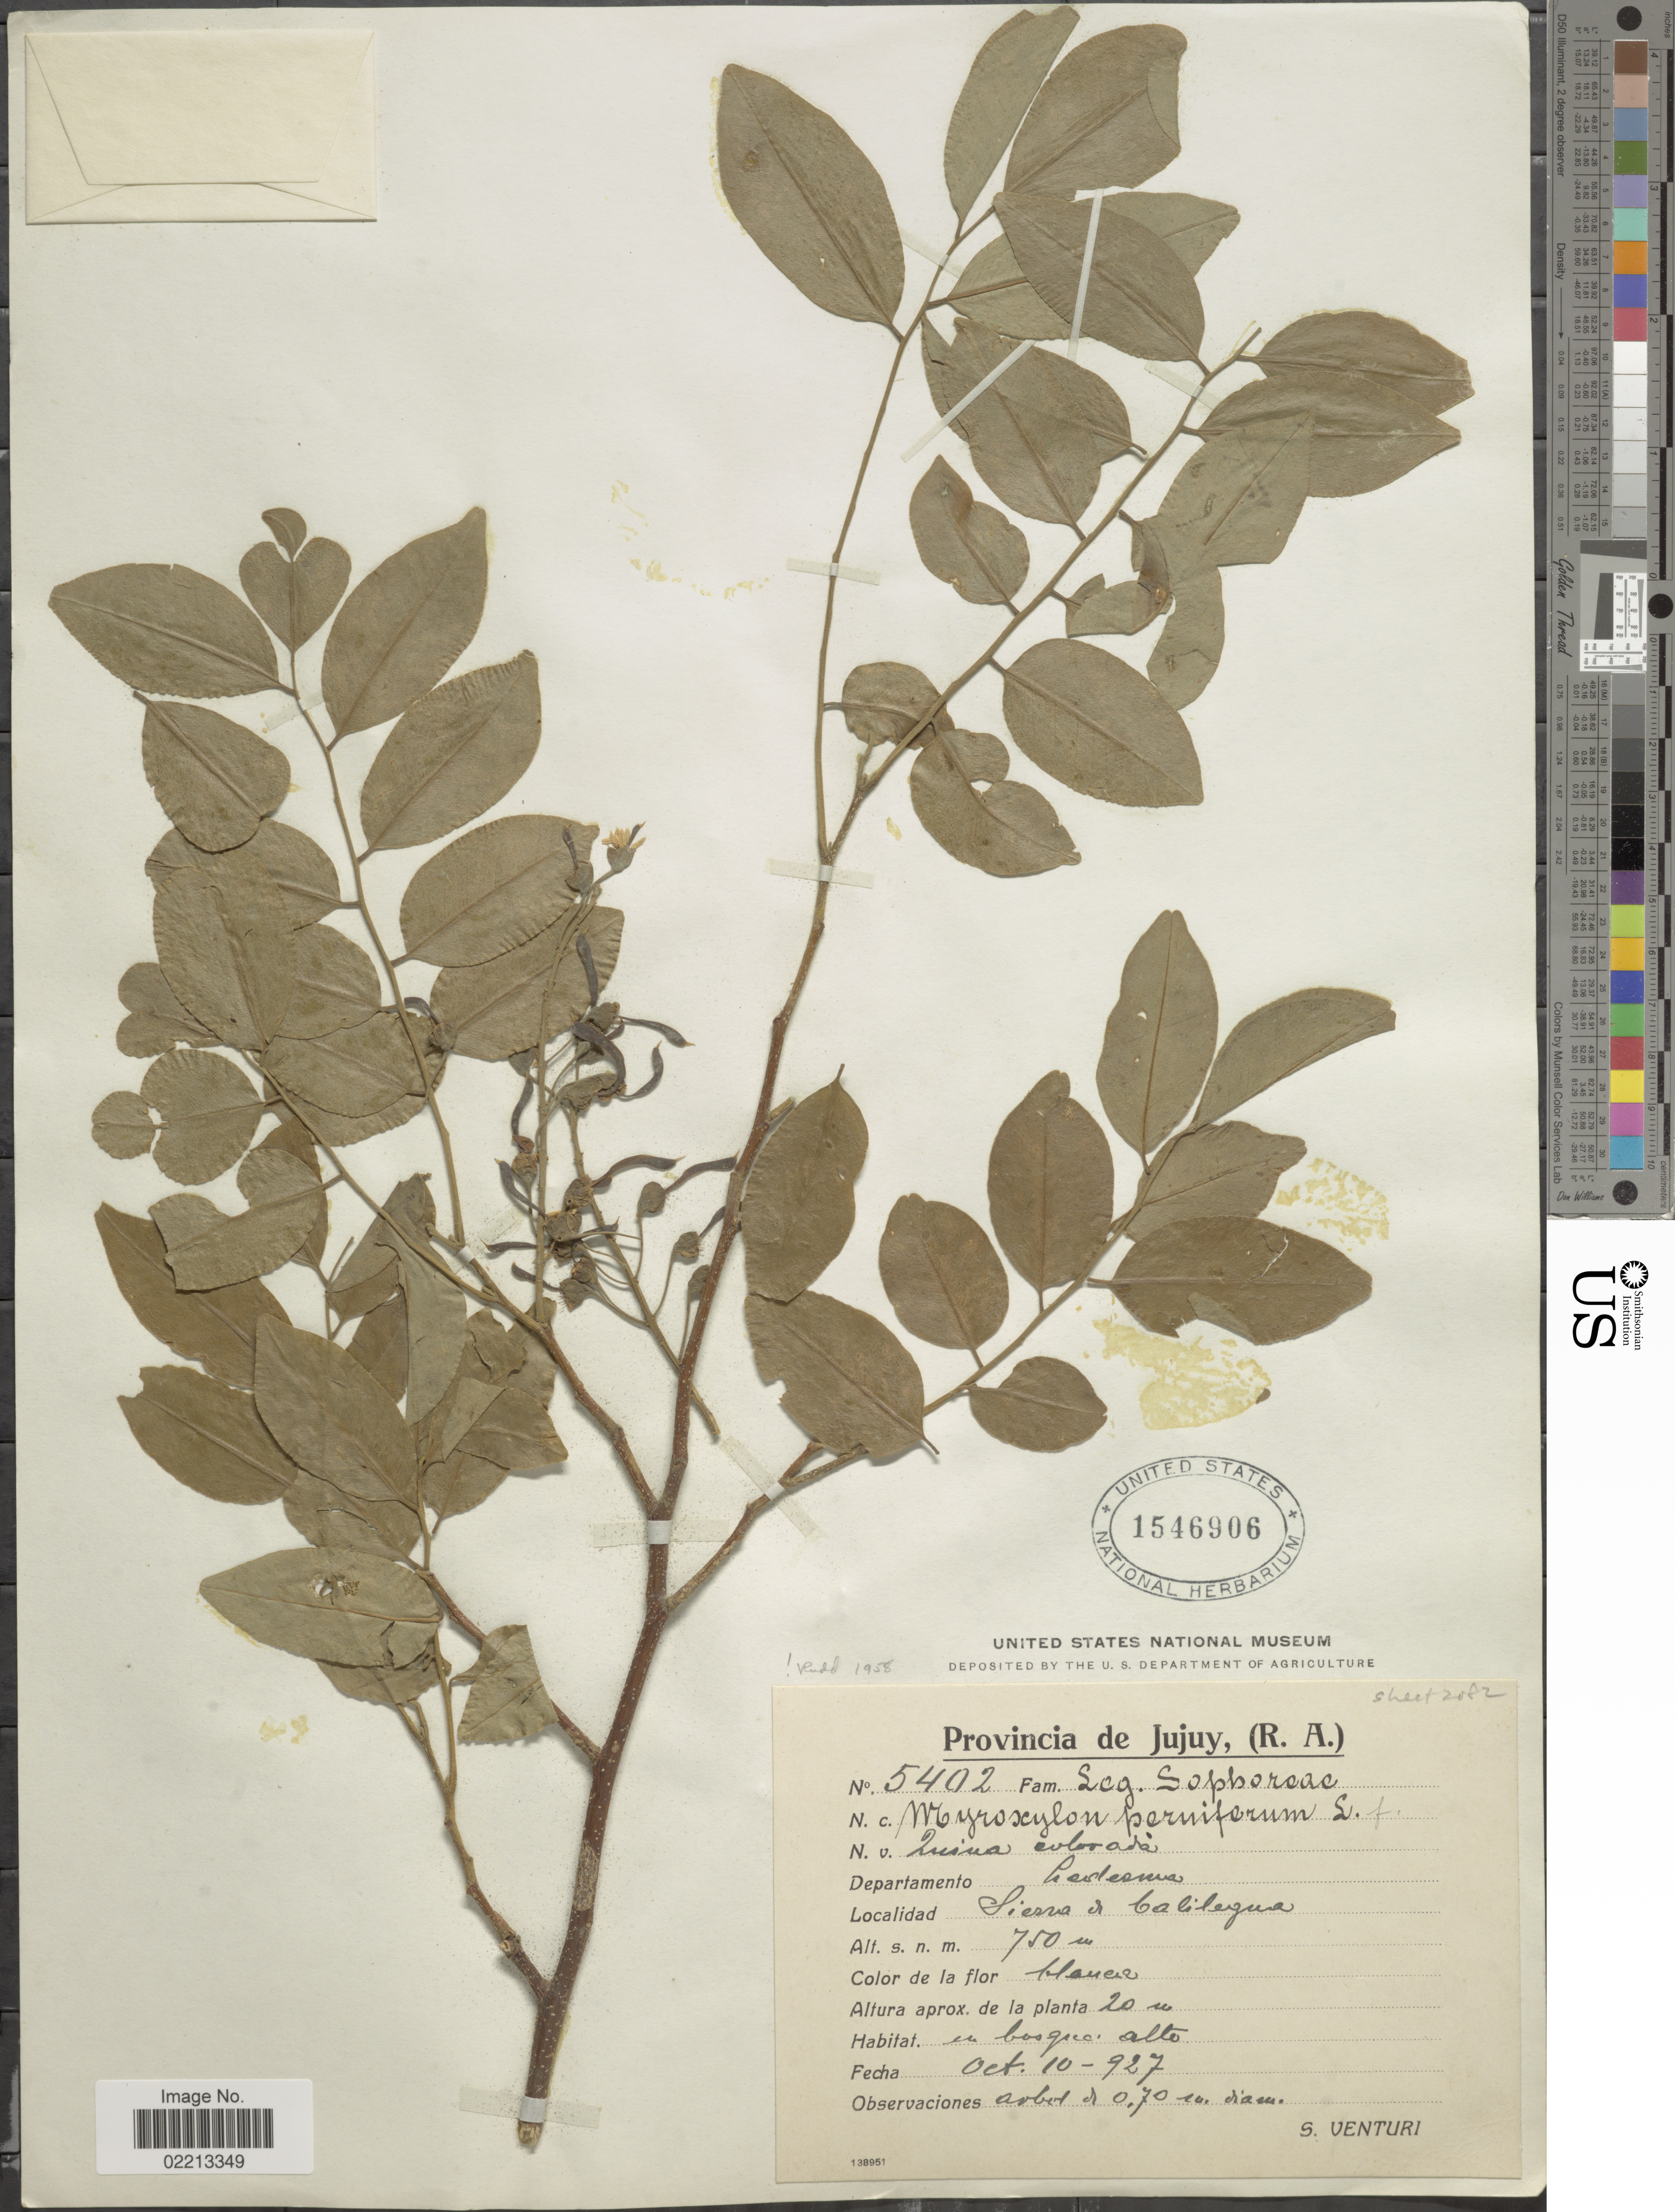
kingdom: Plantae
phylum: Tracheophyta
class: Magnoliopsida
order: Fabales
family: Fabaceae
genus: Myroxylon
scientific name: Myroxylon peruiferum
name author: L. f.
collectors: S. Venturi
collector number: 5402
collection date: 1927-10-10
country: Argentina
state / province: Jujuy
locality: Departamento Ledesma, Sierra el Calilegua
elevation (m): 750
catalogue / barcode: US 1546906